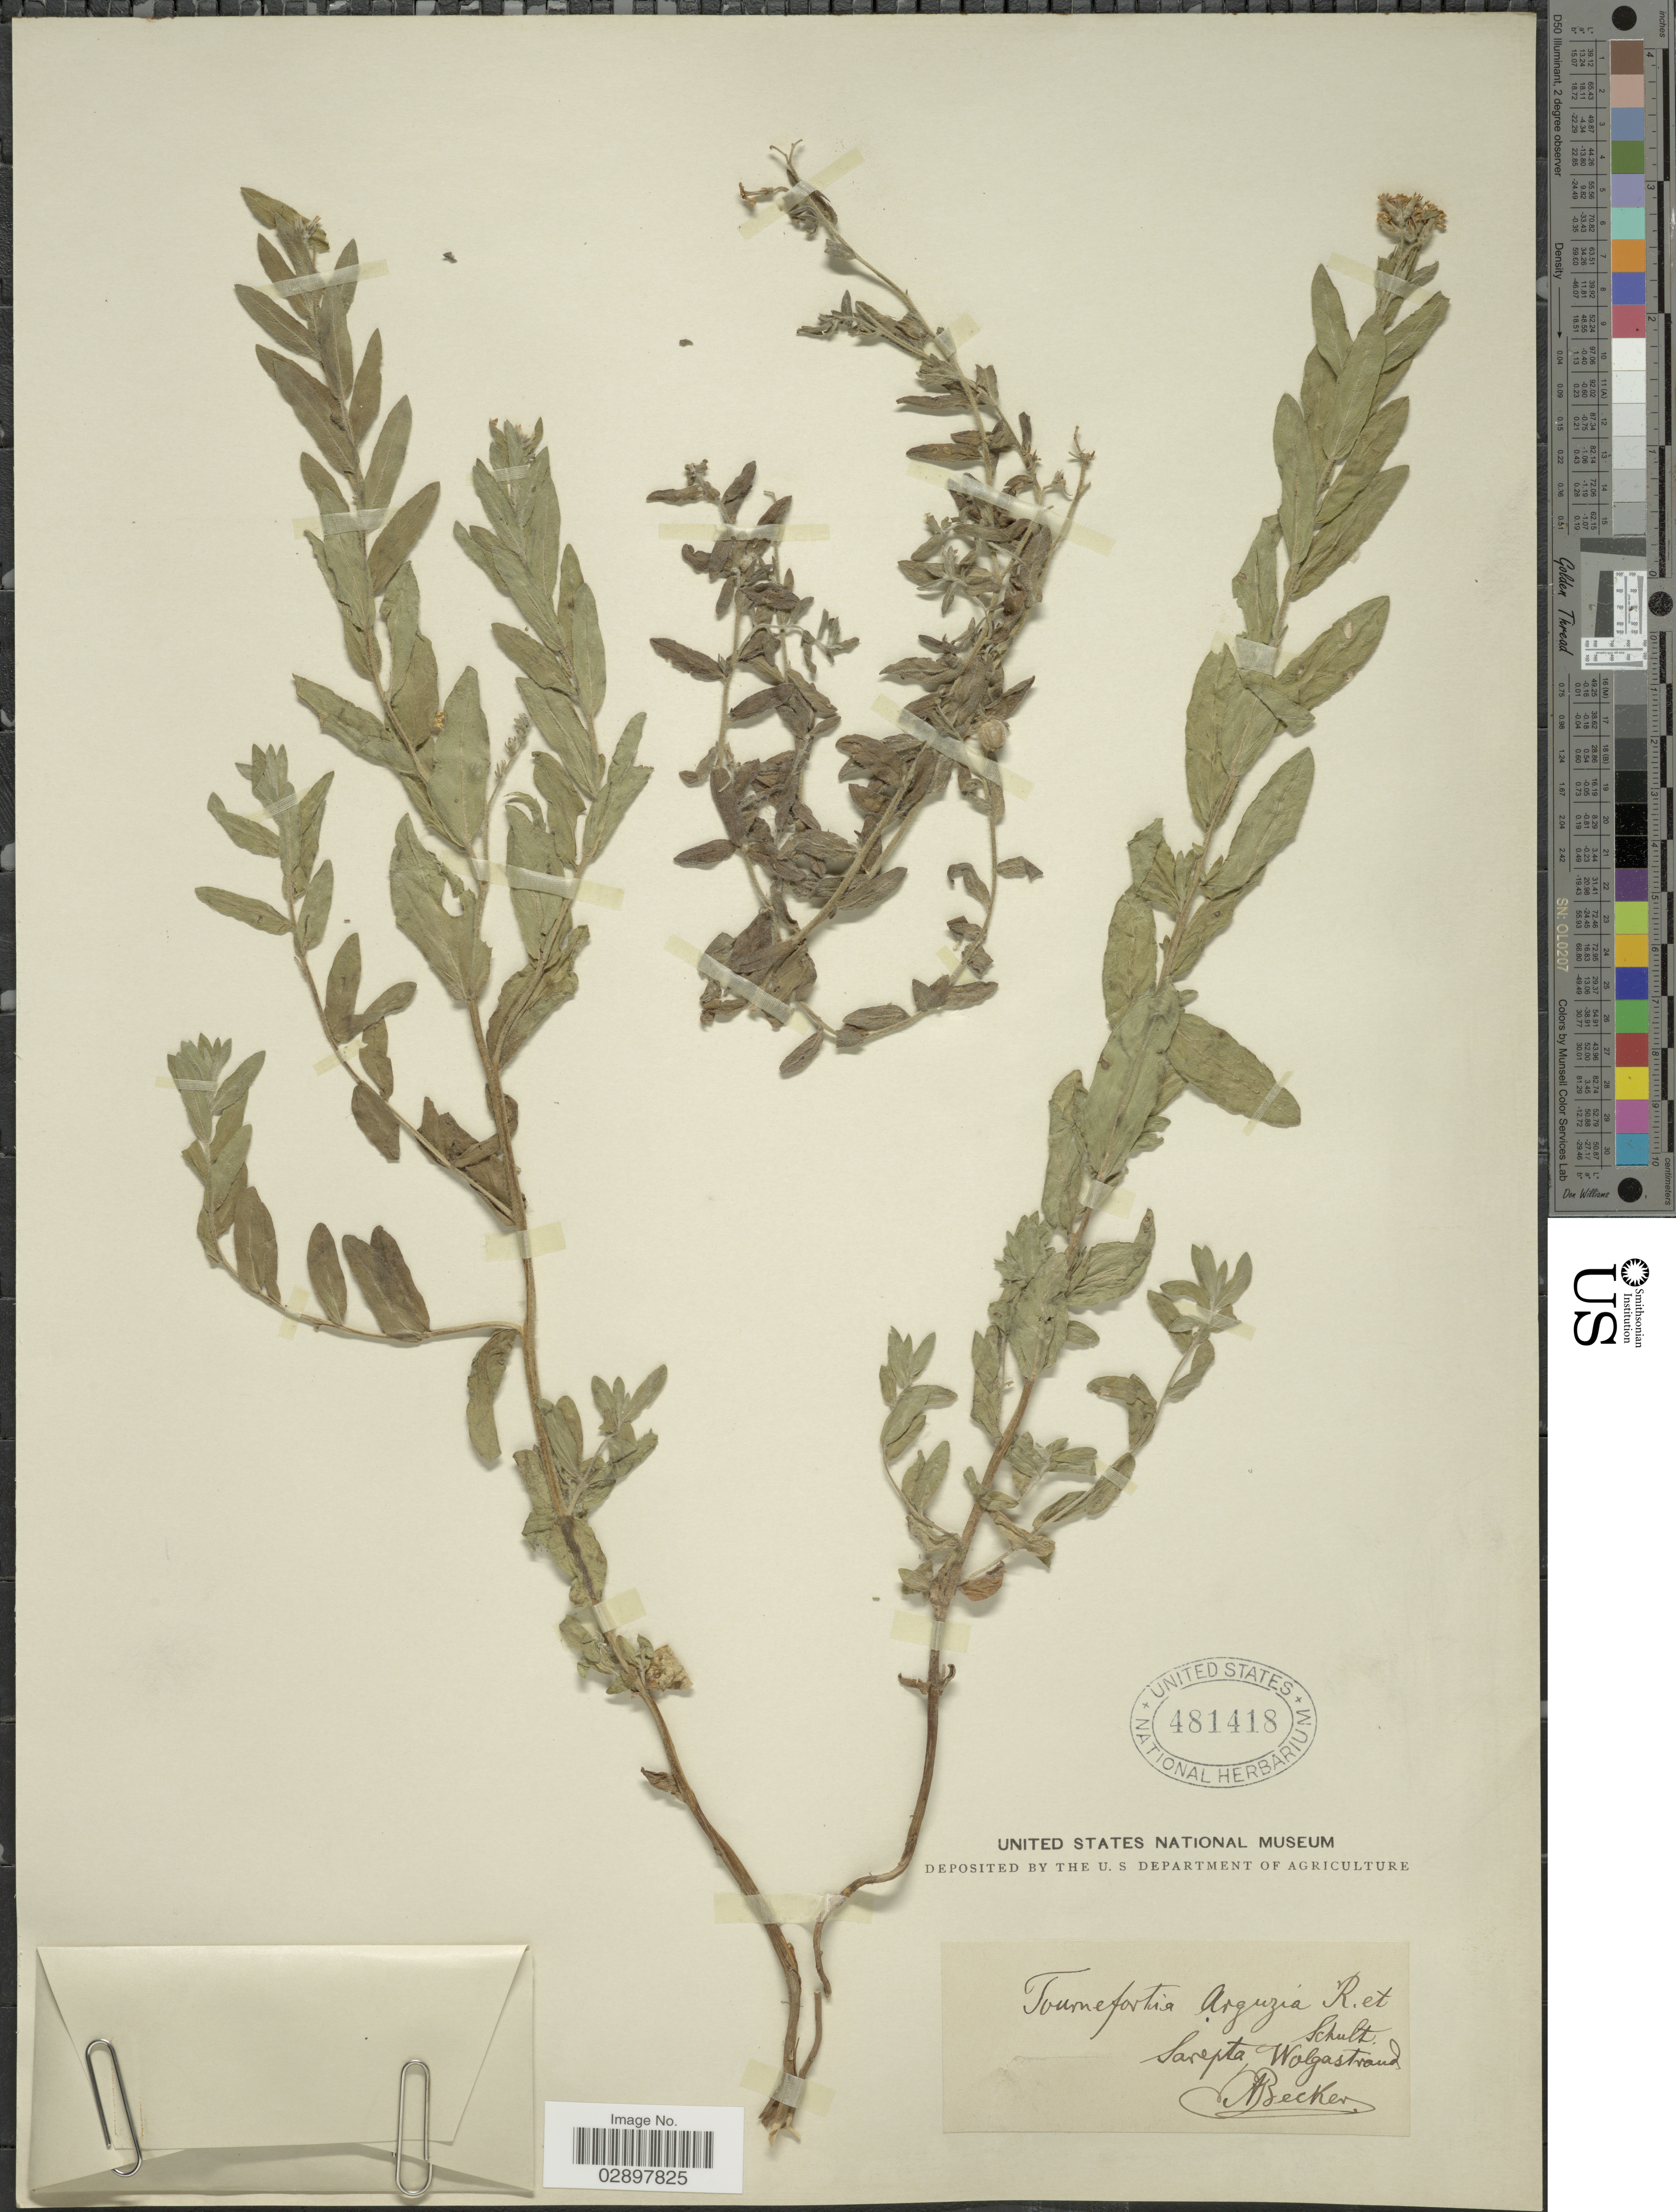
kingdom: Plantae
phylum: Tracheophyta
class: Magnoliopsida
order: Boraginales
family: Heliotropiaceae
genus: Tournefortia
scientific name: Tournefortia arguzia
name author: Roem. & Schult.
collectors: A. Becker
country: Russian Federation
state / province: Volgograd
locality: Sarepta Wolgastrand.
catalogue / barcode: US 481418